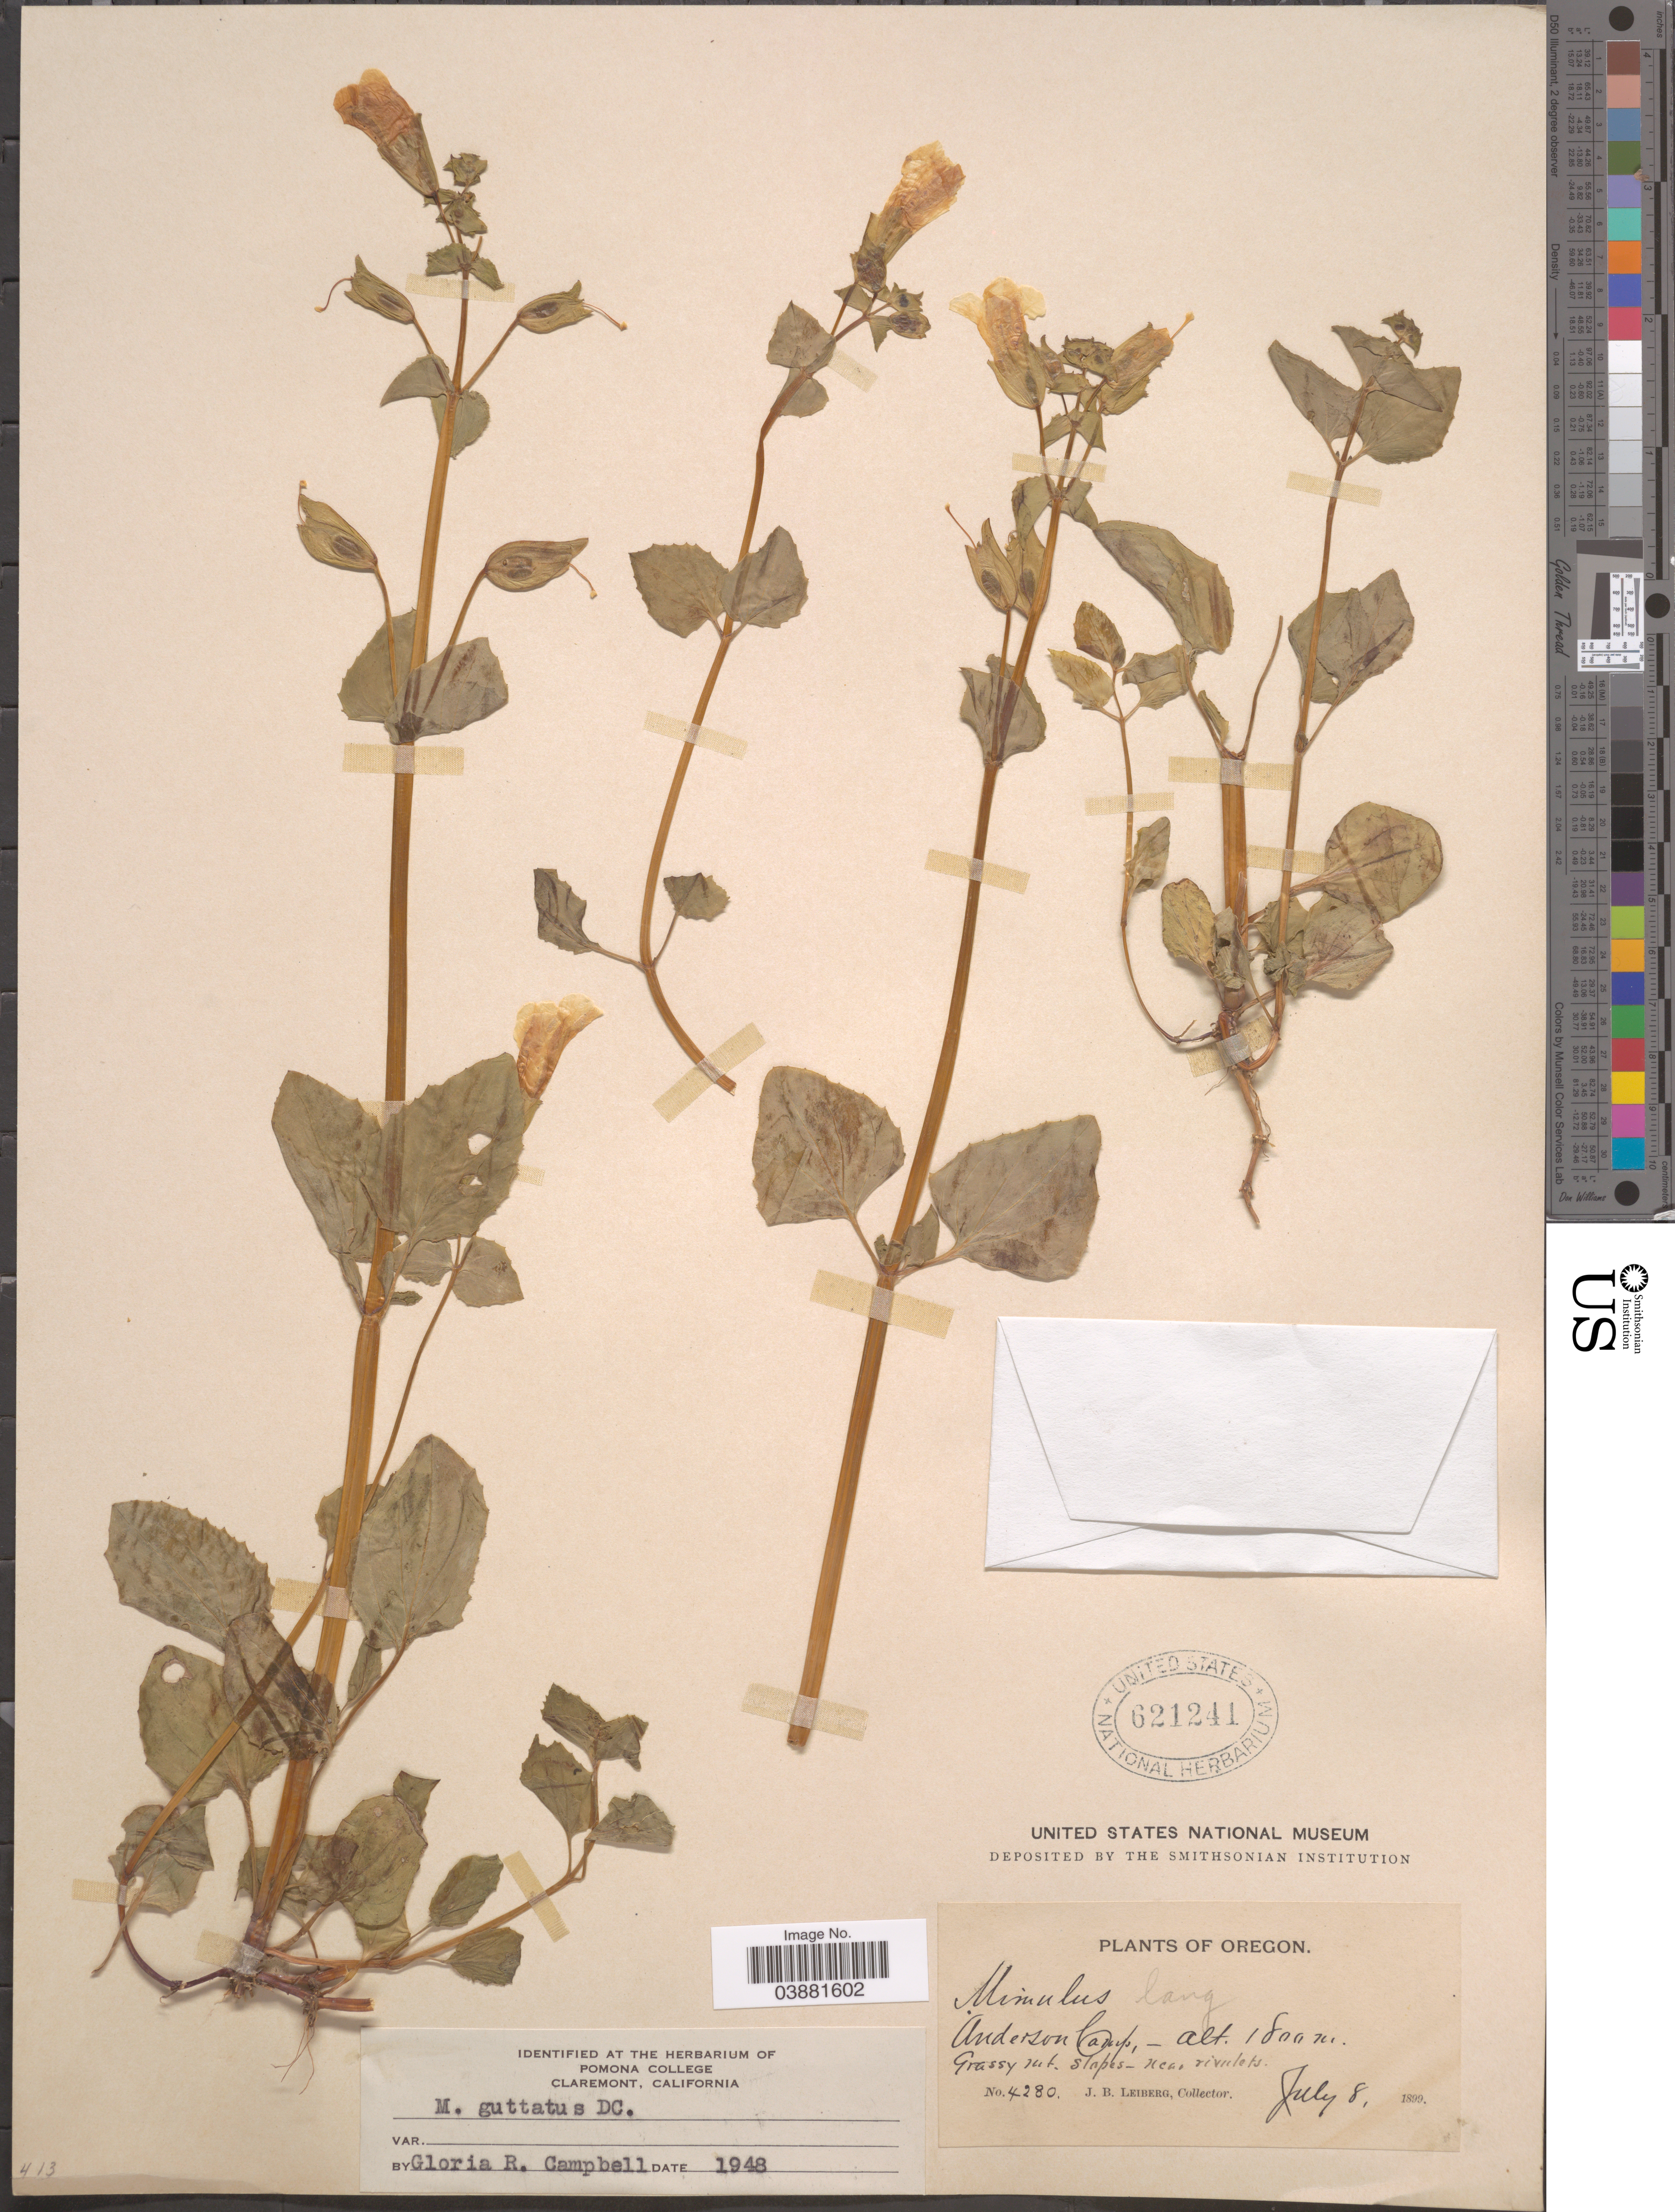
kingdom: Plantae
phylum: Tracheophyta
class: Magnoliopsida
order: Lamiales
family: Phrymaceae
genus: Mimulus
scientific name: Mimulus guttatus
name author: DC.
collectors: J. B. Leiberg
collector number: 4280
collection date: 1899-07-08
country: United States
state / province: Oregon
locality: Anderson Camp. Grassy mt. slopes.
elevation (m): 1800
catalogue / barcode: US 621241